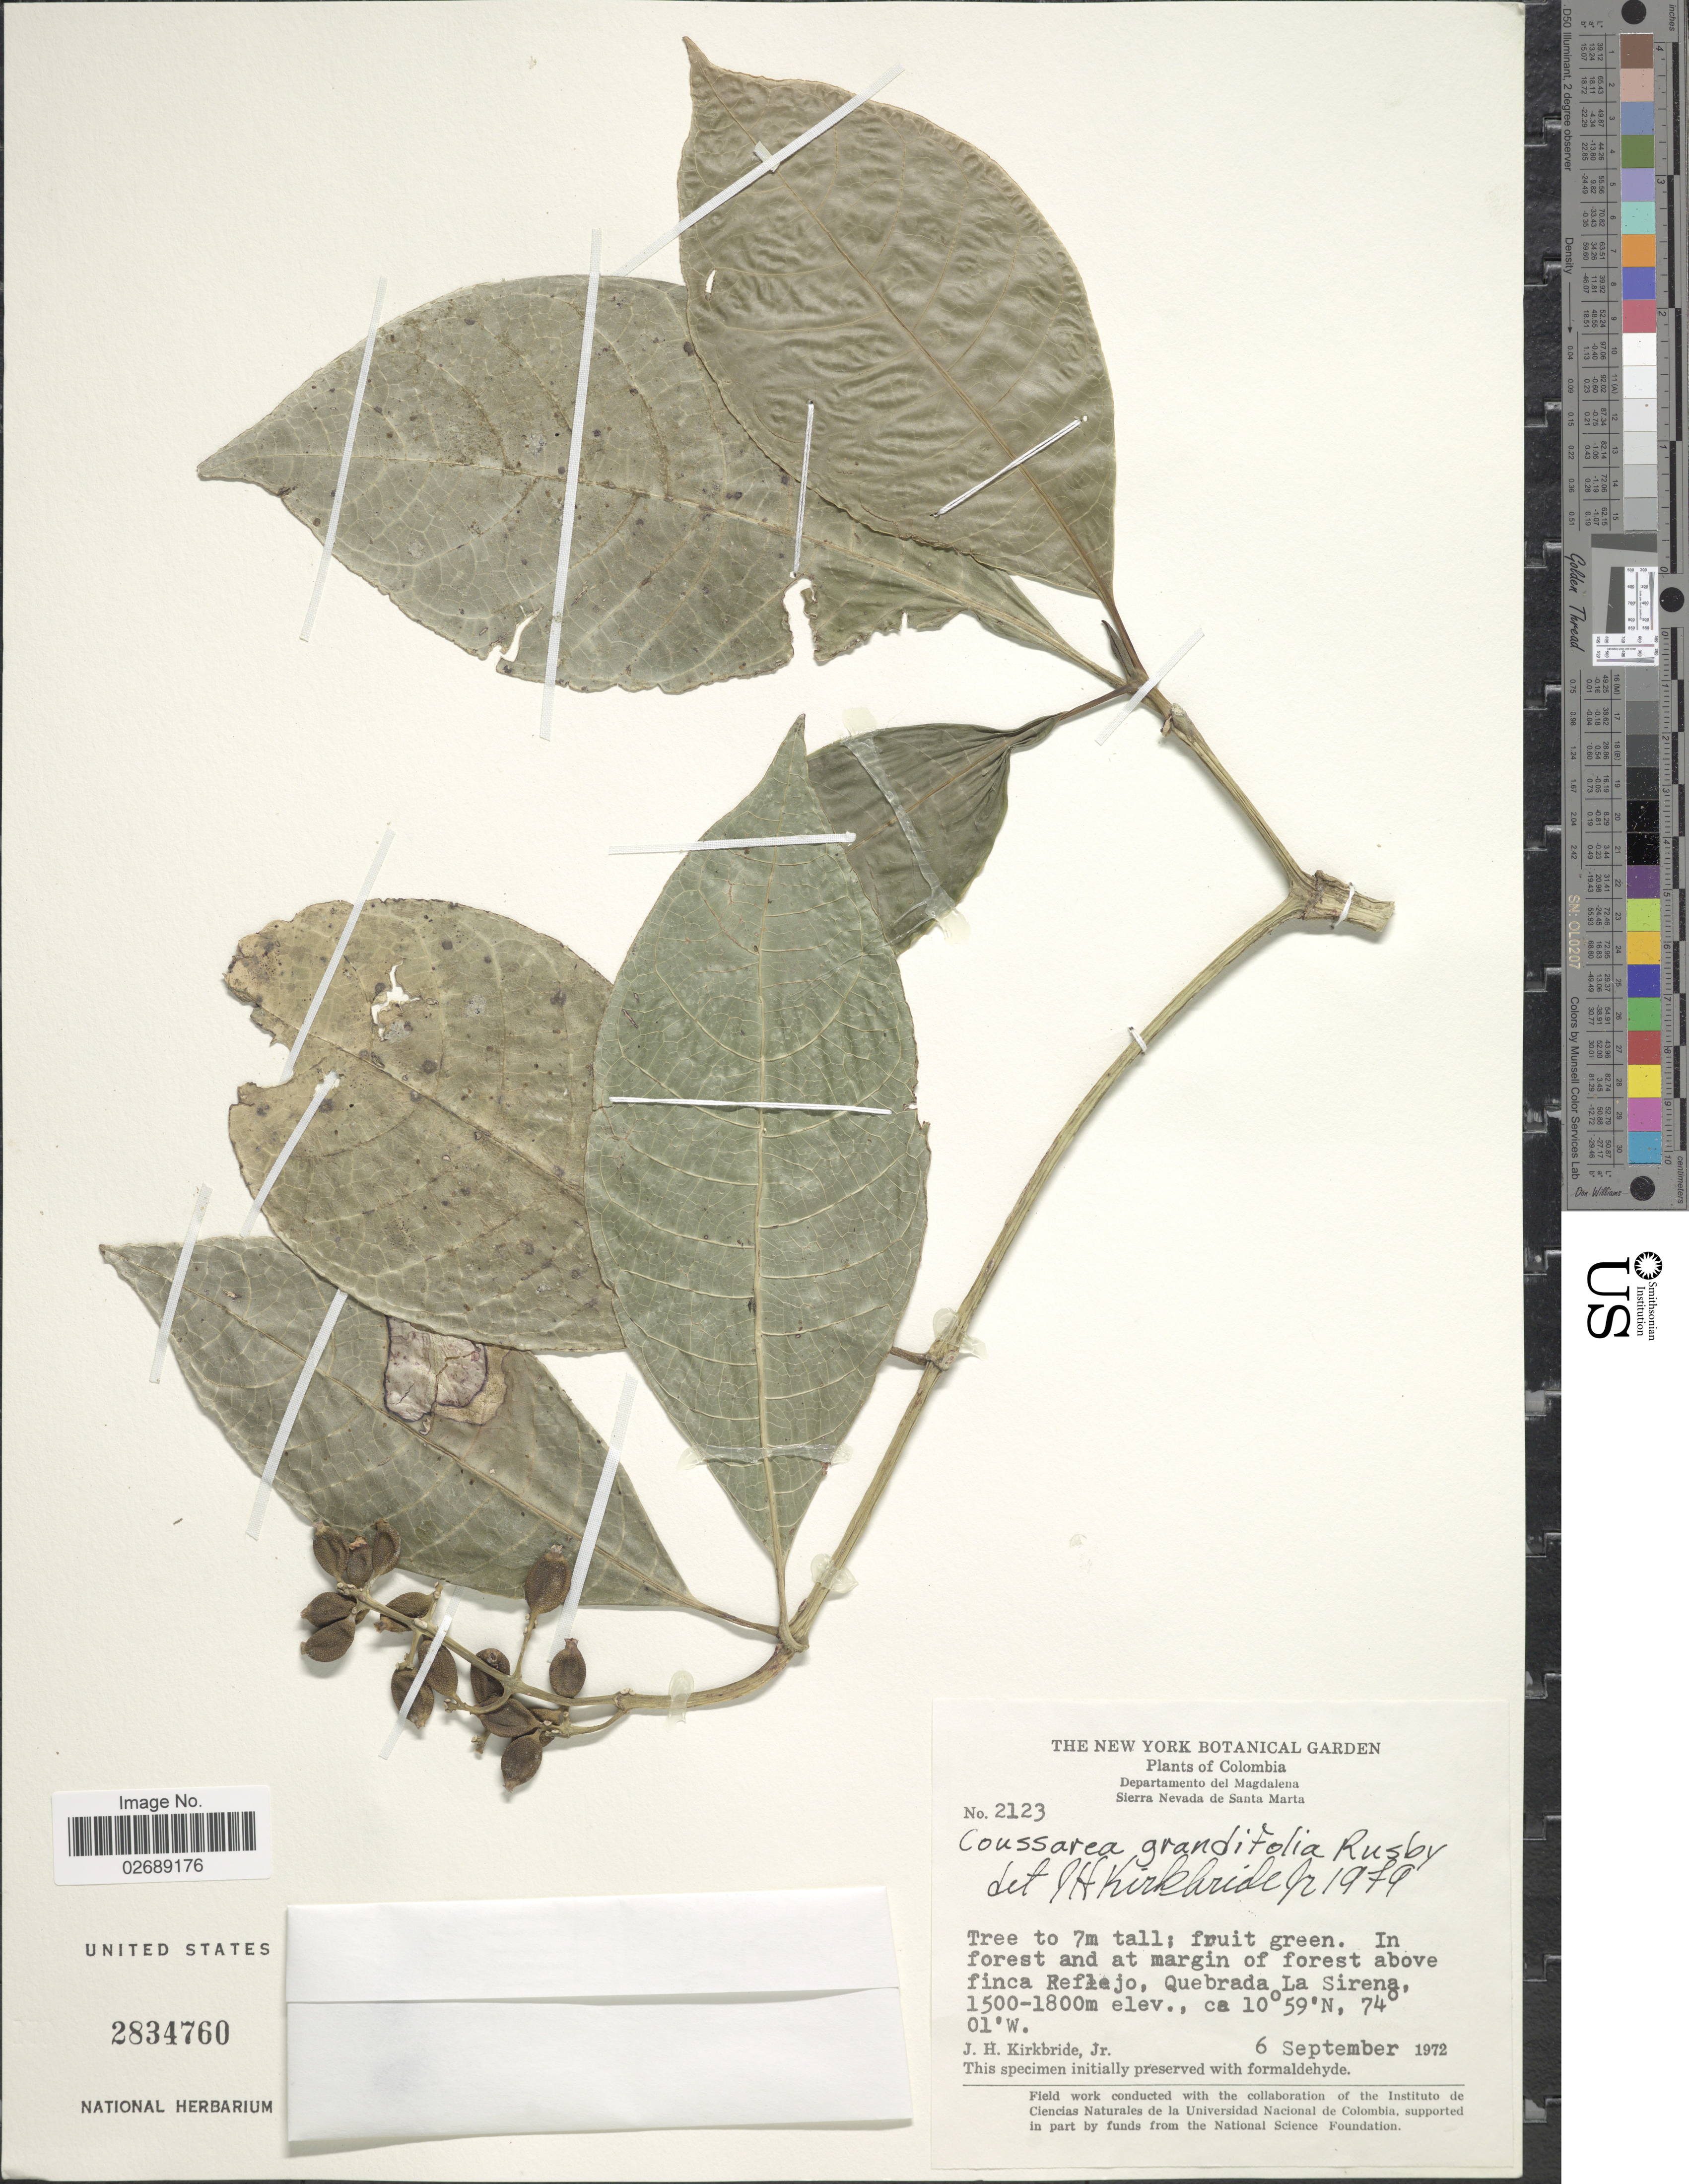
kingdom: Plantae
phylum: Tracheophyta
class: Magnoliopsida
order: Gentianales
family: Rubiaceae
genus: Coussarea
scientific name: Coussarea grandifolia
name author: Rusby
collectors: J. H. Kirkbride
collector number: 2123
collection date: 1972-09-06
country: Colombia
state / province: Magdalena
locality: Sierra Nevada de Santa Marta, In forest and at margin of forest above finca Reflejo, Quebrada La Sirena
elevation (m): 1500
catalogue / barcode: US 2834760